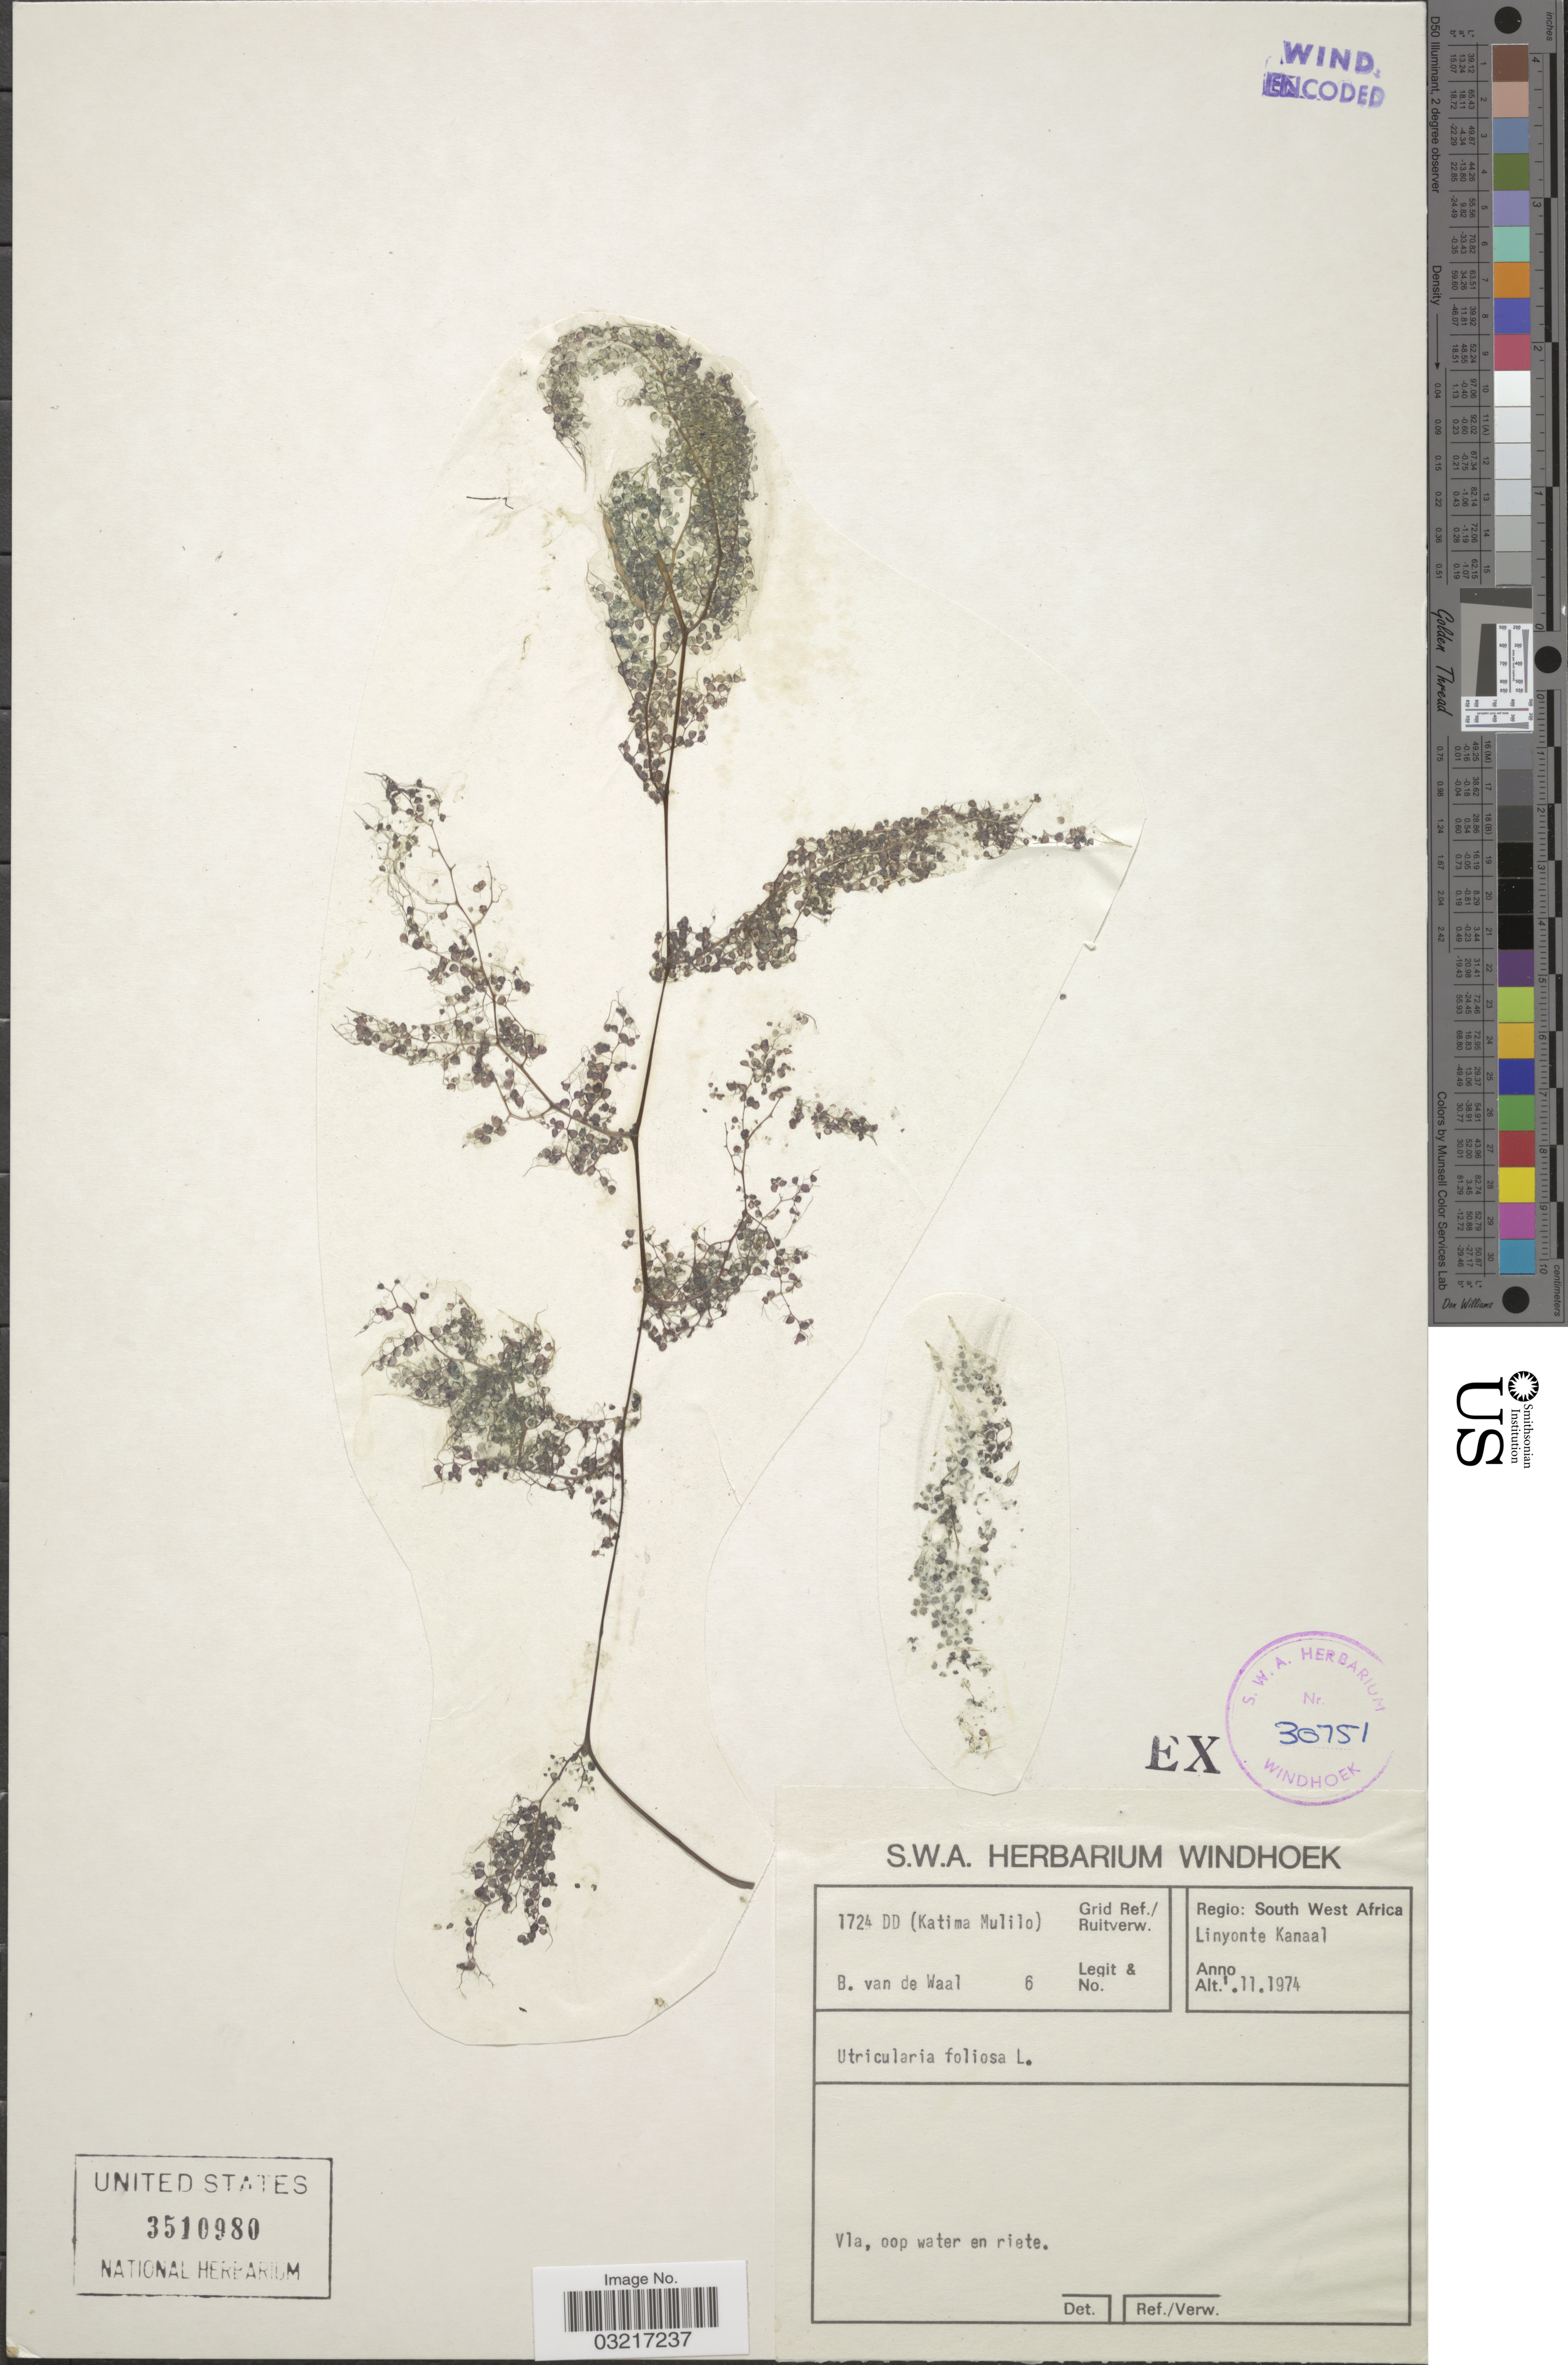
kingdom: Plantae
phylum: Tracheophyta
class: Magnoliopsida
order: Lamiales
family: Lentibulariaceae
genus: Utricularia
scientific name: Utricularia foliosa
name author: L.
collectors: B. van de Waal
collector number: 6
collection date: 1974-11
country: Namibia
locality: Regio: South West Africa. Linyonte Kanaal. Grid Ref./Ruitverw. 1724 DD (Katima Mulilo).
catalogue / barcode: US 3510980